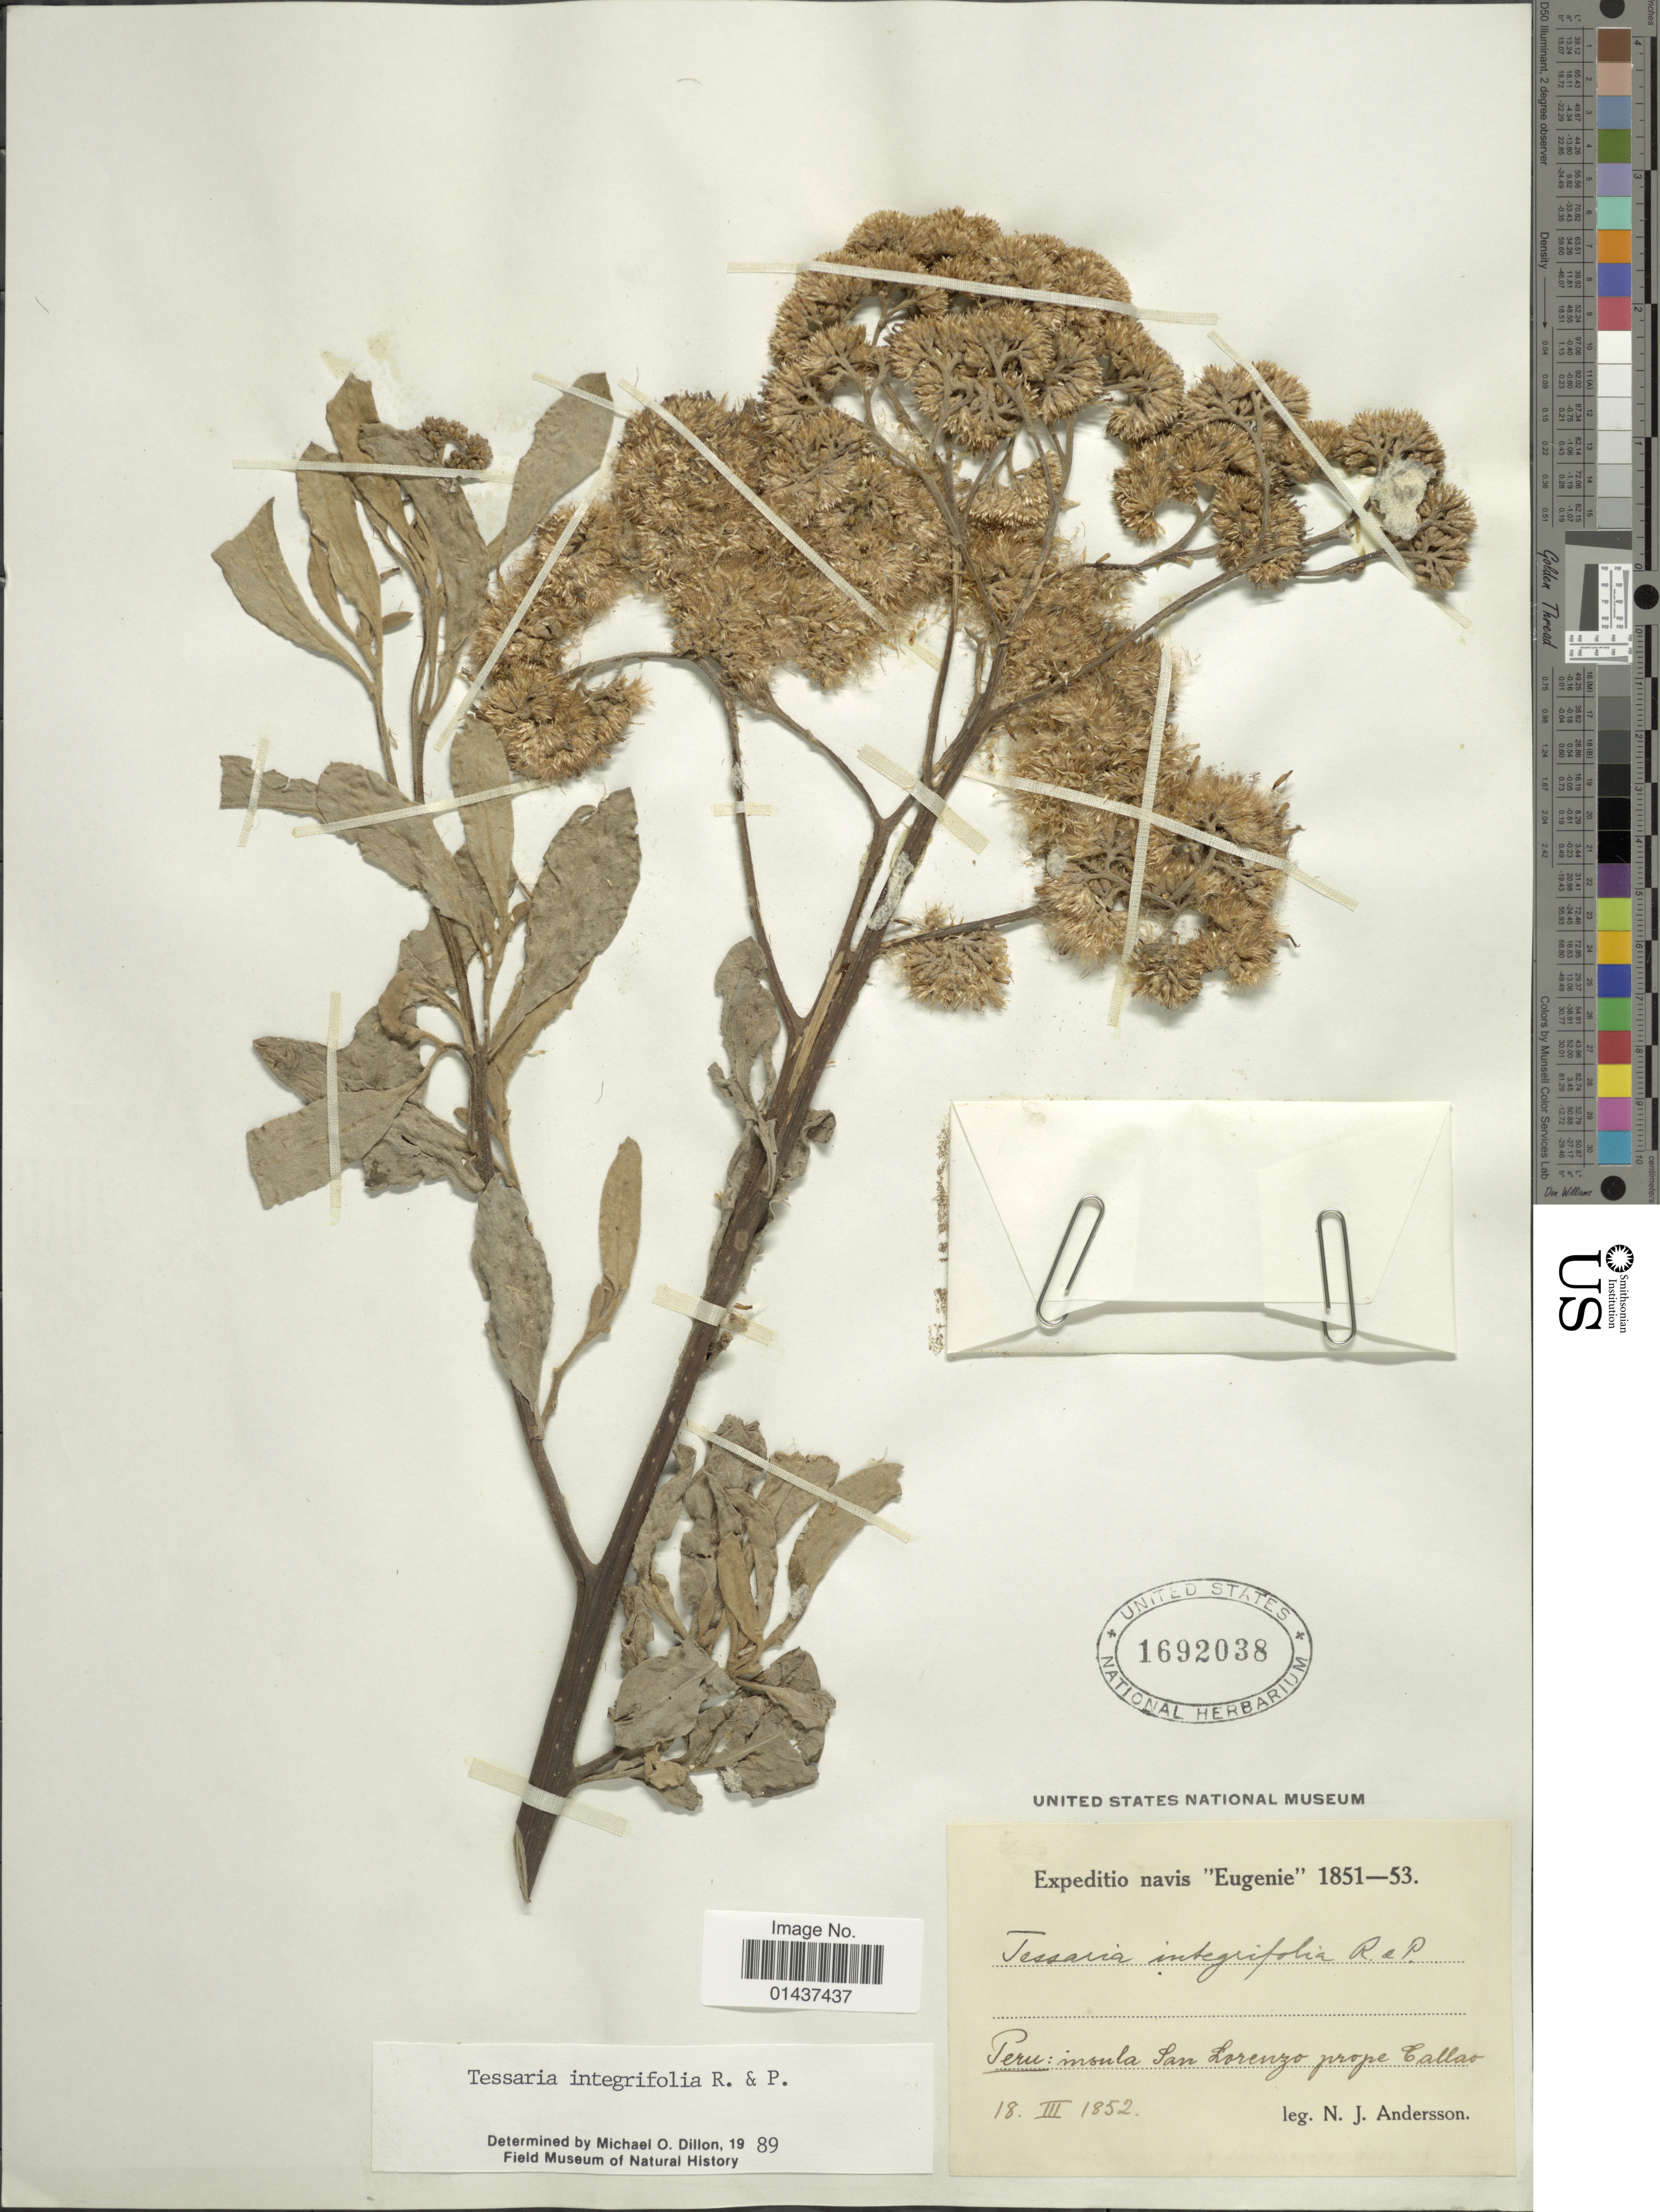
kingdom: Plantae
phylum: Tracheophyta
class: Magnoliopsida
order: Asterales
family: Asteraceae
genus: Tessaria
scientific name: Tessaria integrifolia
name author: Ruiz & Pav.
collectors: N. J. Andersson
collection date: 1852-03-18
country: Peru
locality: Insula San Lorenzo prope Callas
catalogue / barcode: US 1692038